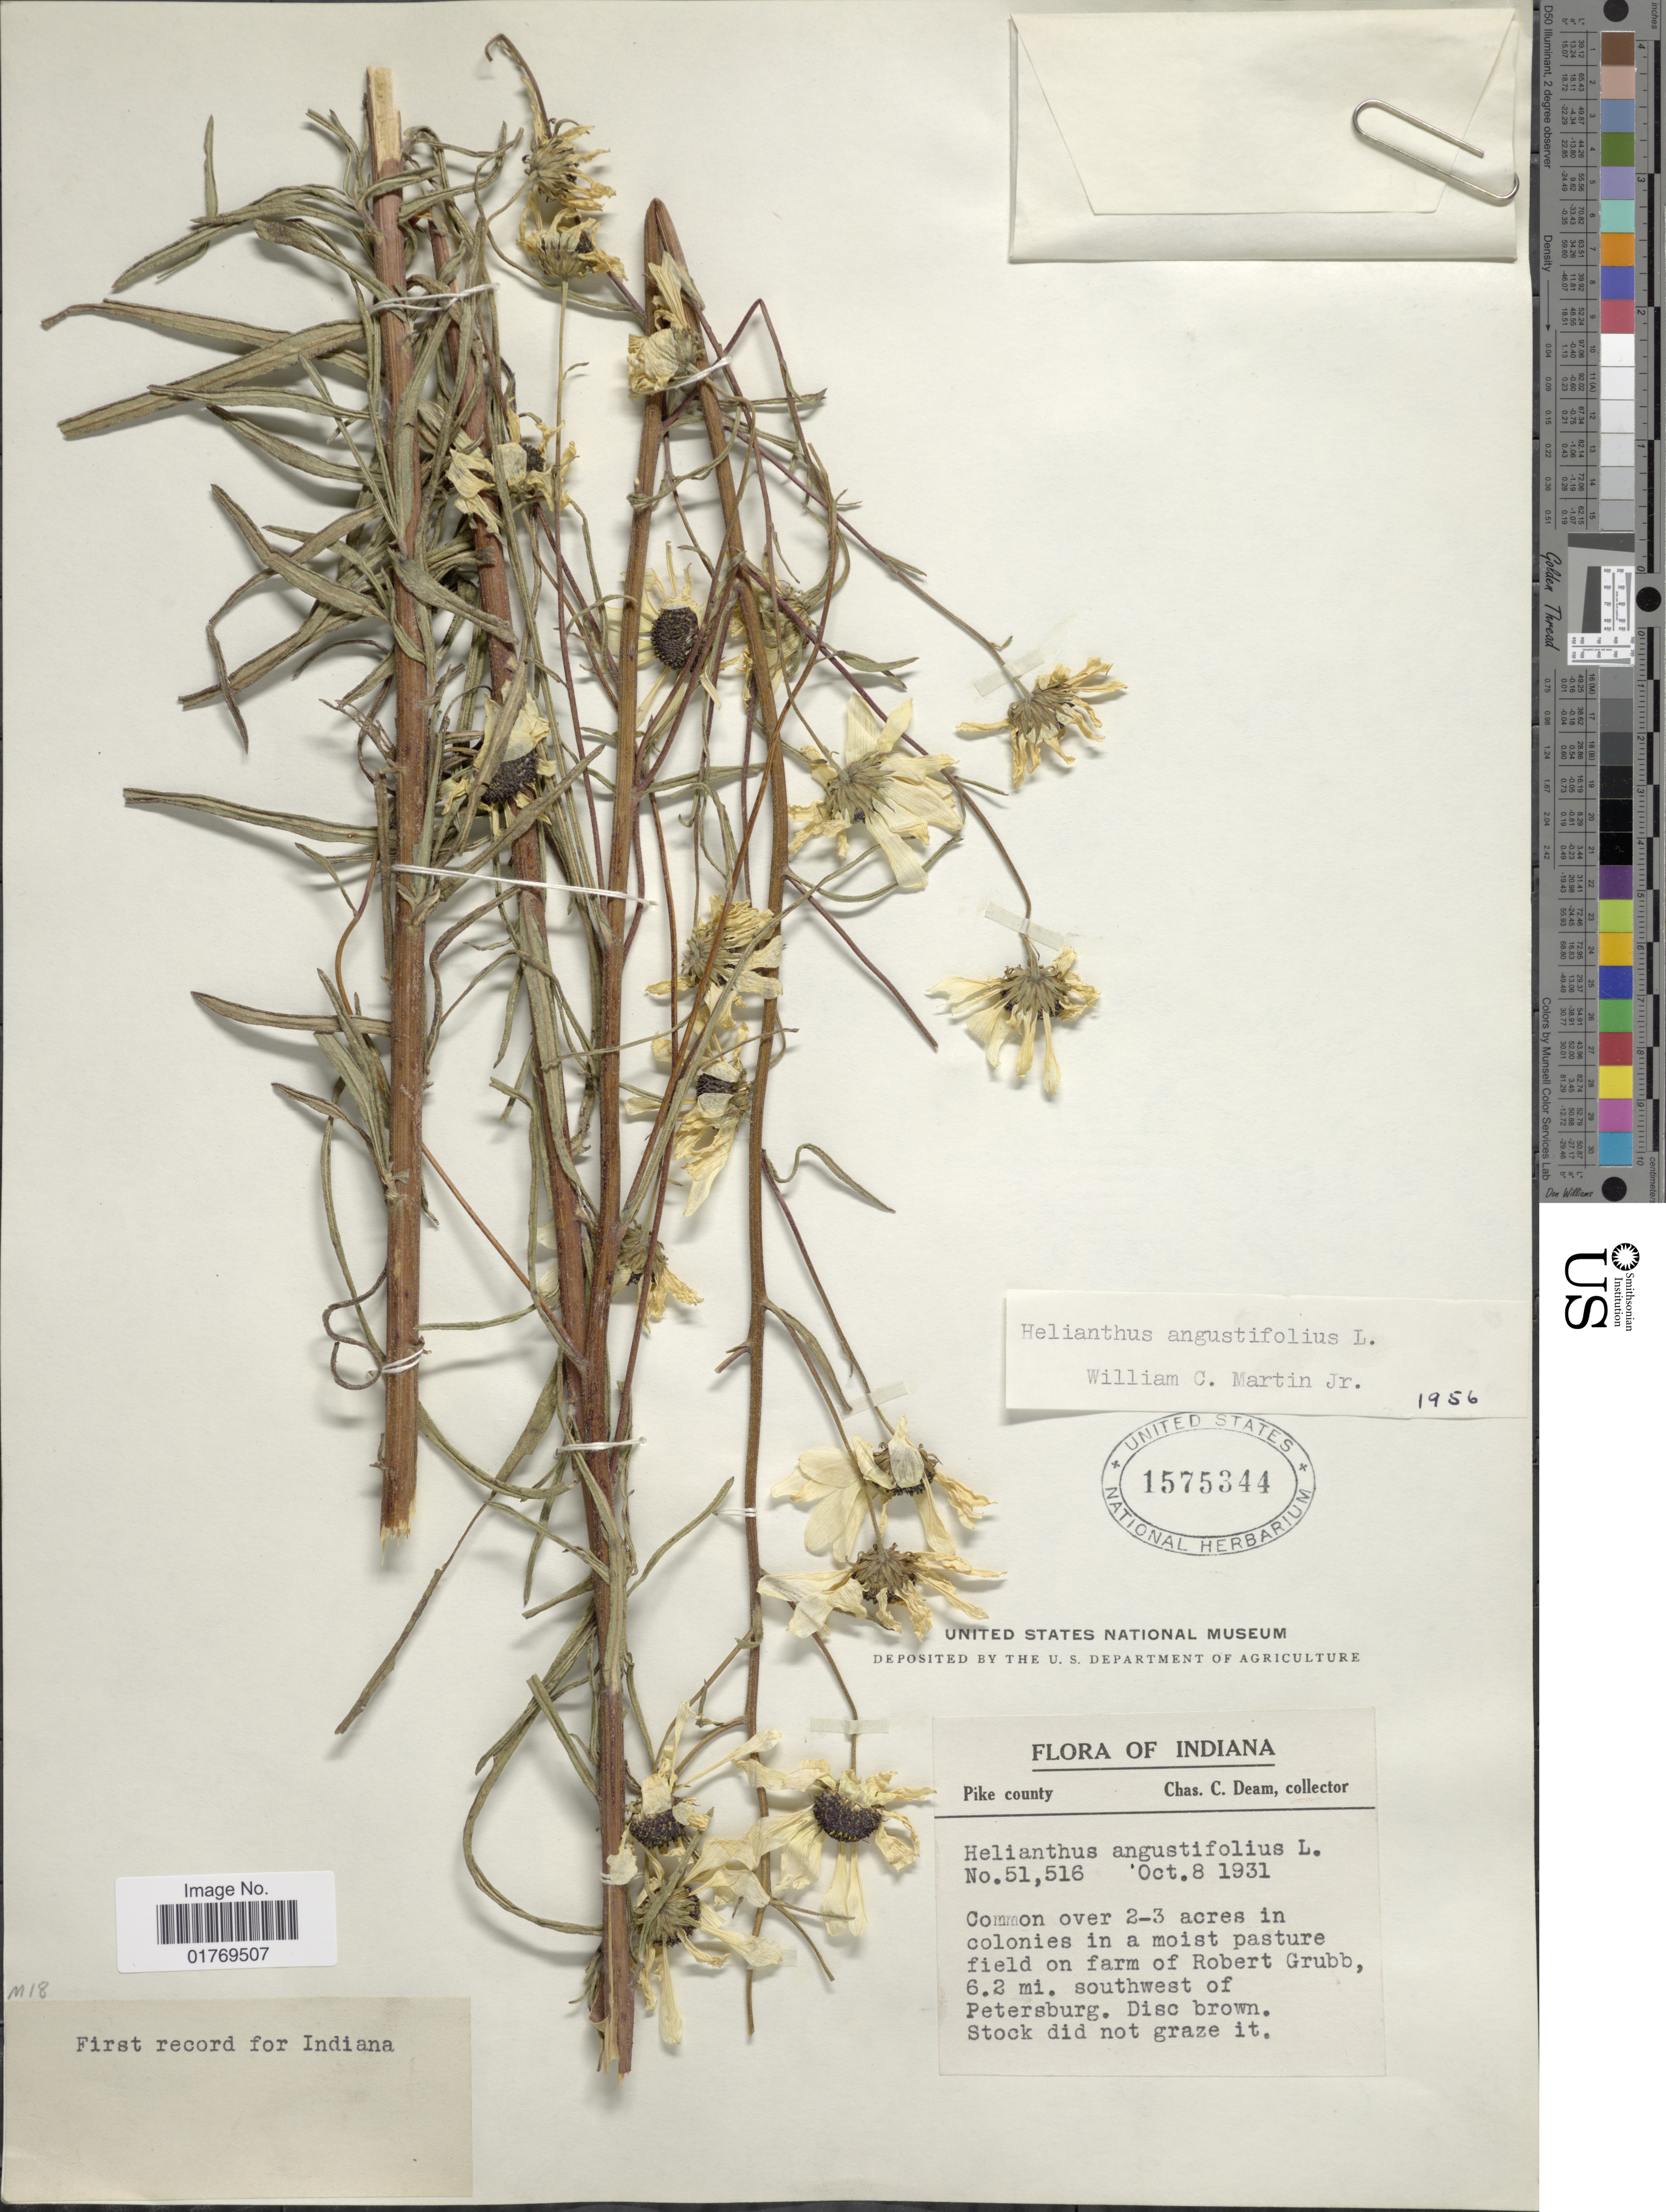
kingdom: Plantae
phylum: Tracheophyta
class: Magnoliopsida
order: Asterales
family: Asteraceae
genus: Helianthus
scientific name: Helianthus angustifolius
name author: L.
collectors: C. C. Deam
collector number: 51516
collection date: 1931-10-08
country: United States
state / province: Indiana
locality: Pike county. In a moist pasture field on farm of Robert Grubb, 6.2 mi. southwest of Petersburg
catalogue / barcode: US 1575344